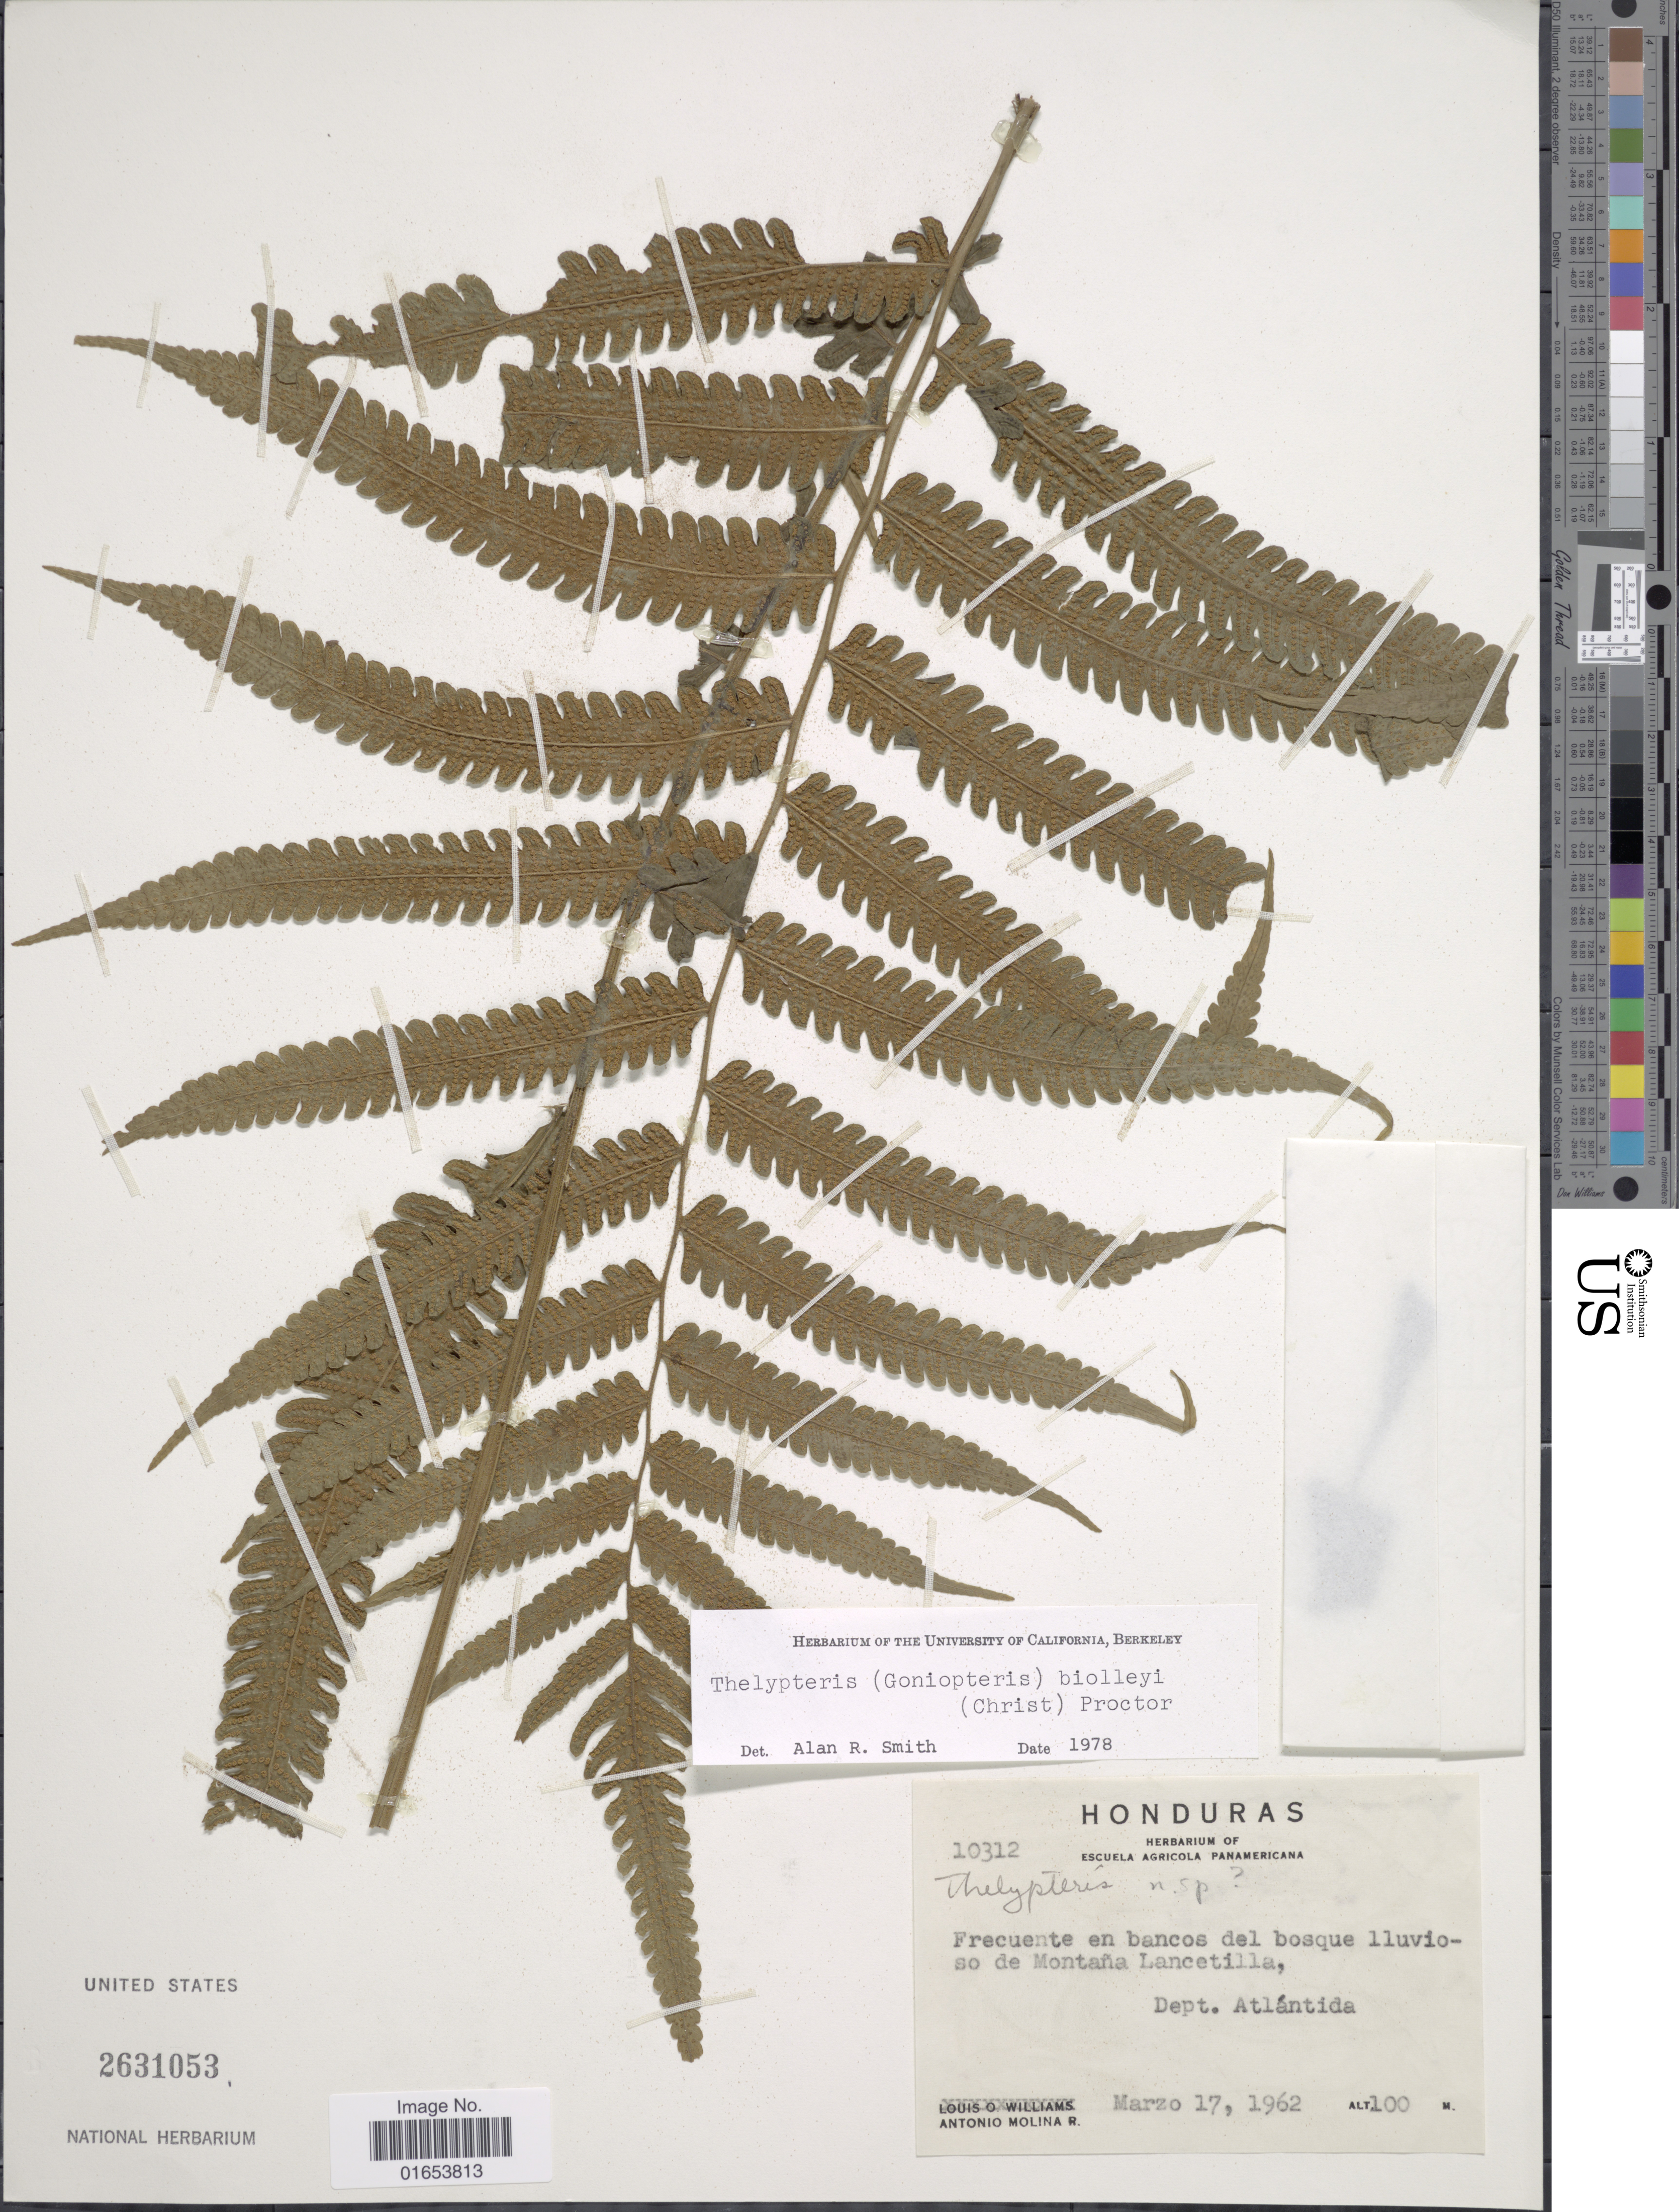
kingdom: Plantae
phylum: Tracheophyta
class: Polypodiopsida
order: Polypodiales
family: Thelypteridaceae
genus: Goniopteris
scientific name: Goniopteris biolleyi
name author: (C. Chr.) Pic. Serm.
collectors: L. O. Williams & A. Molina R.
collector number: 10312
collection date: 1962-03-17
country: Honduras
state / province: Atlántida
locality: Honduras, Frecuente en bancos del bosque lluvioso de Montana Lancetilla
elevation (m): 100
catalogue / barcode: US 2631053